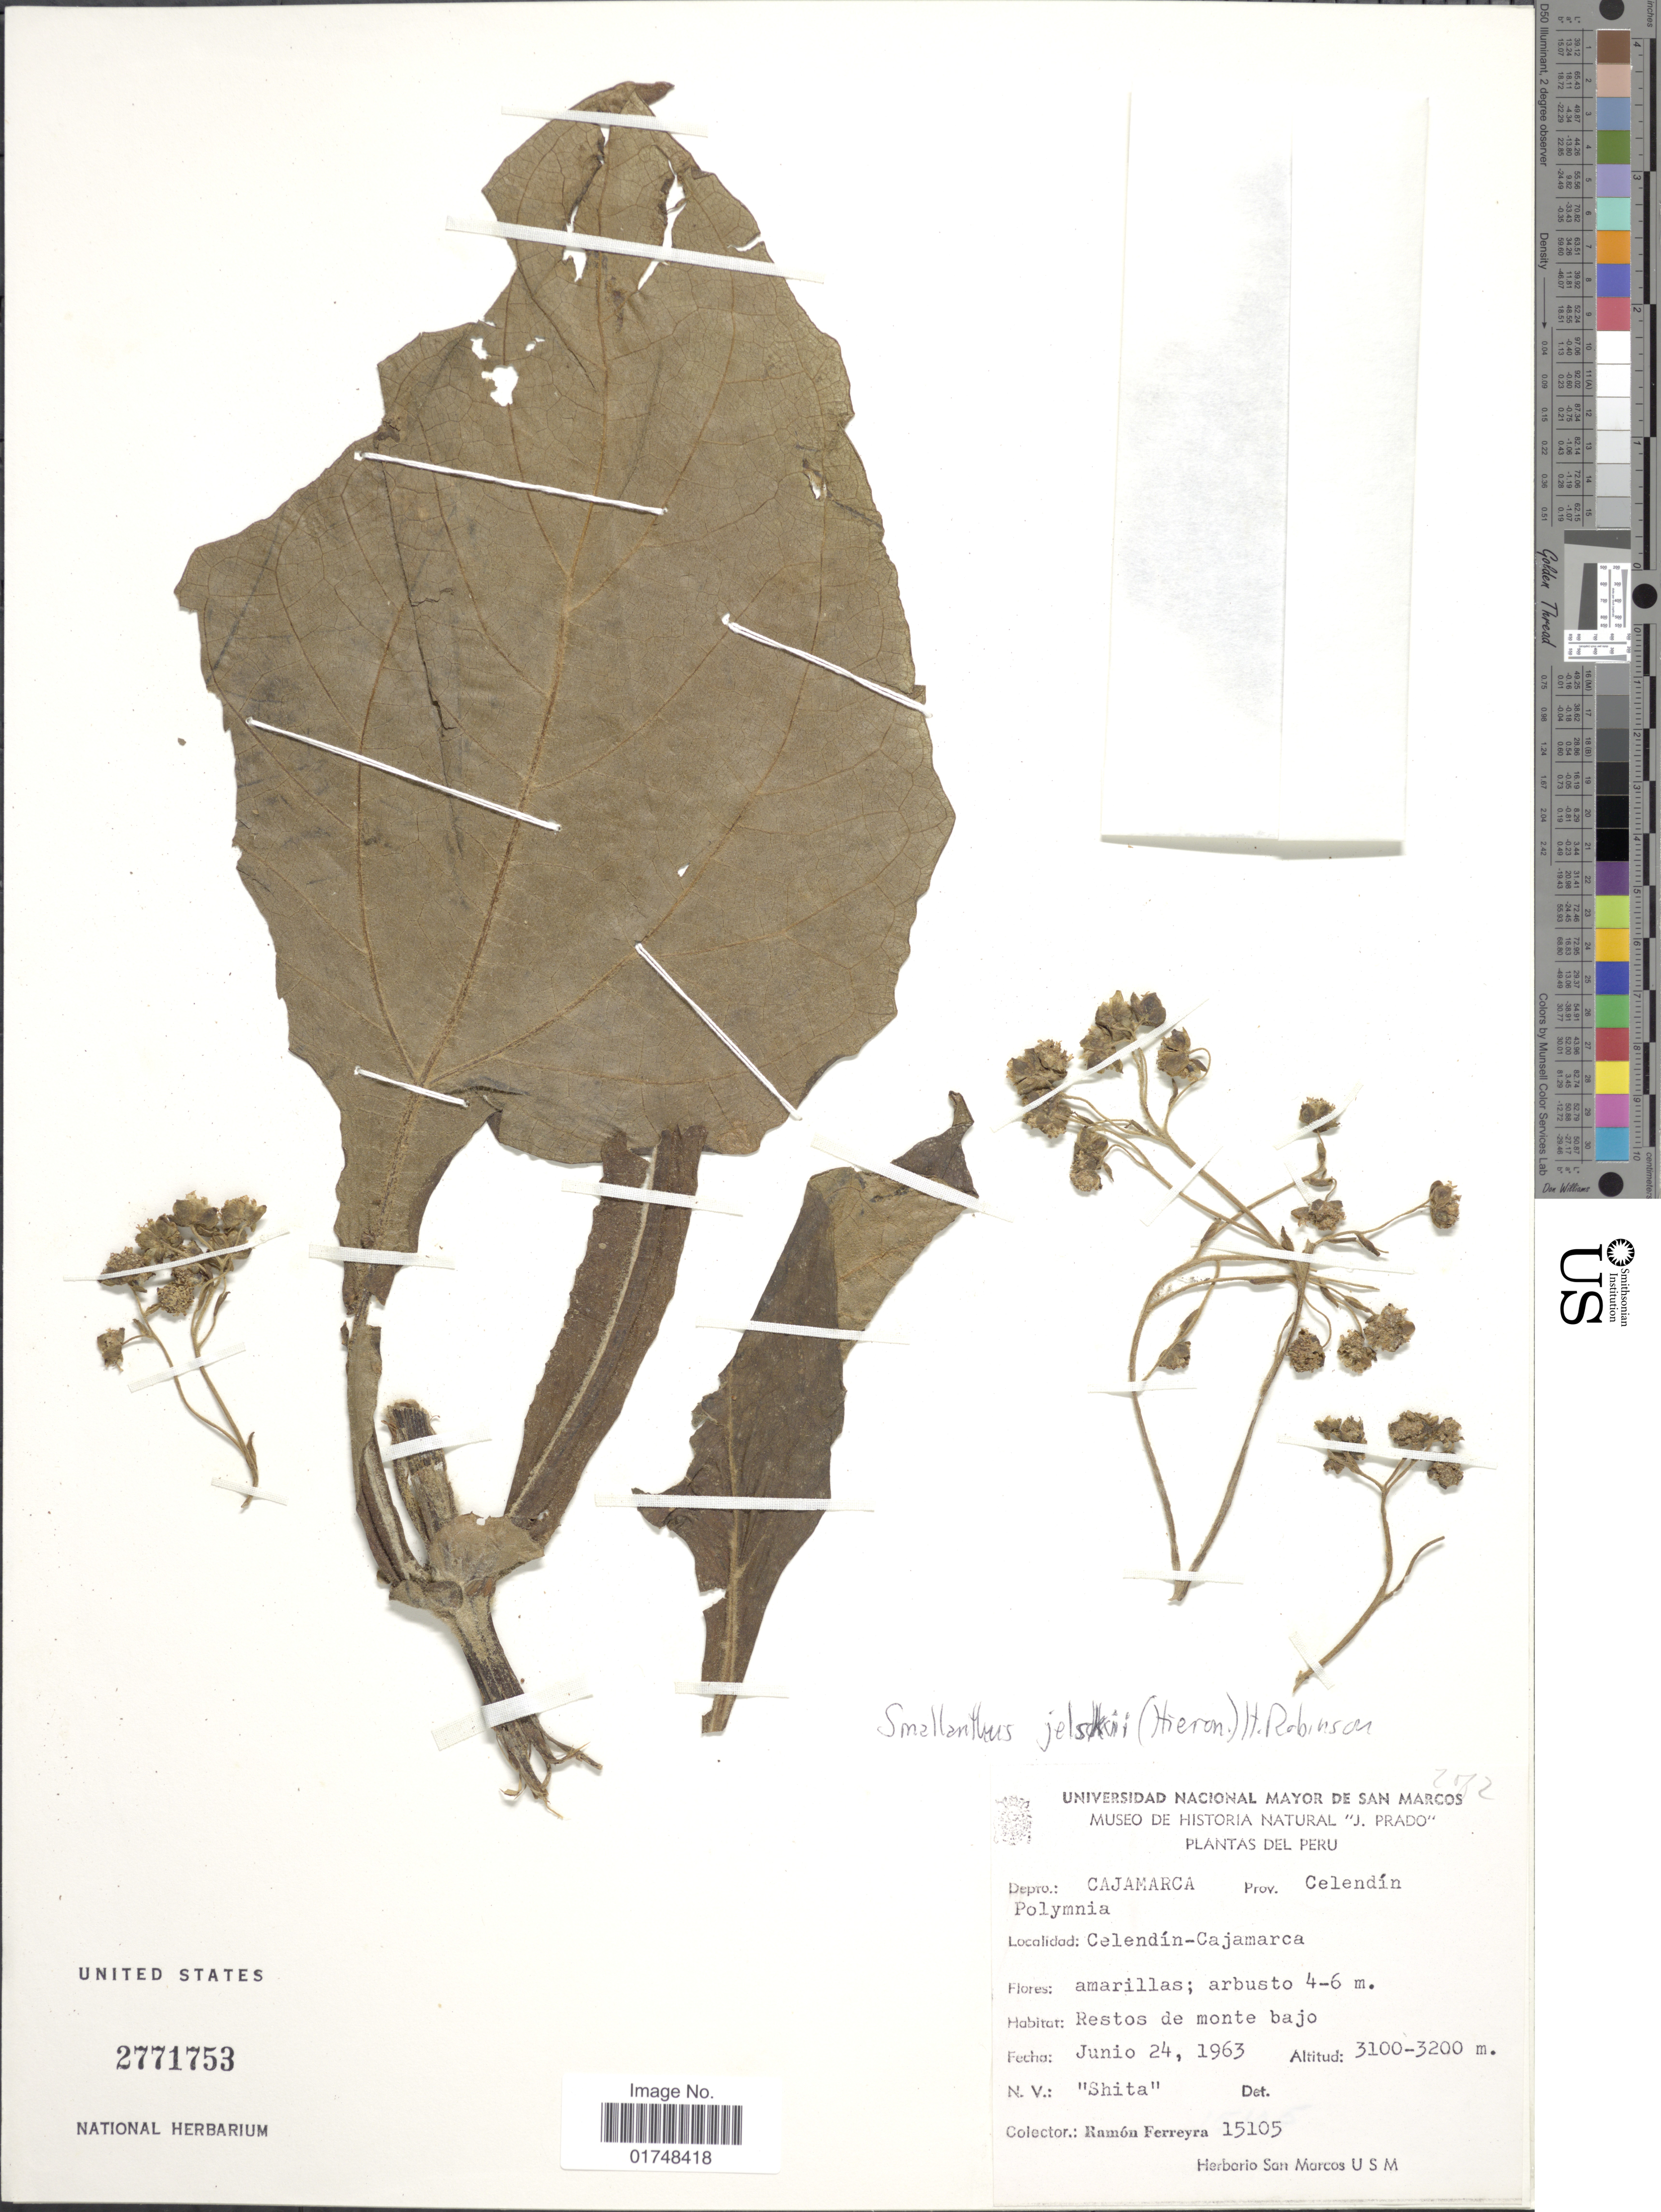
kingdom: Plantae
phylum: Tracheophyta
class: Magnoliopsida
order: Asterales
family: Asteraceae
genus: Smallanthus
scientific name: Smallanthus jelskii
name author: (Hieron.) H. Rob.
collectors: R. A. Ferreyra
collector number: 15105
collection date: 1963-06-24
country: Peru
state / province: Cajamarca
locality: Prov. Celendin, Celendin-Cajamarca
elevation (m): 3100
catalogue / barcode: US 2771753